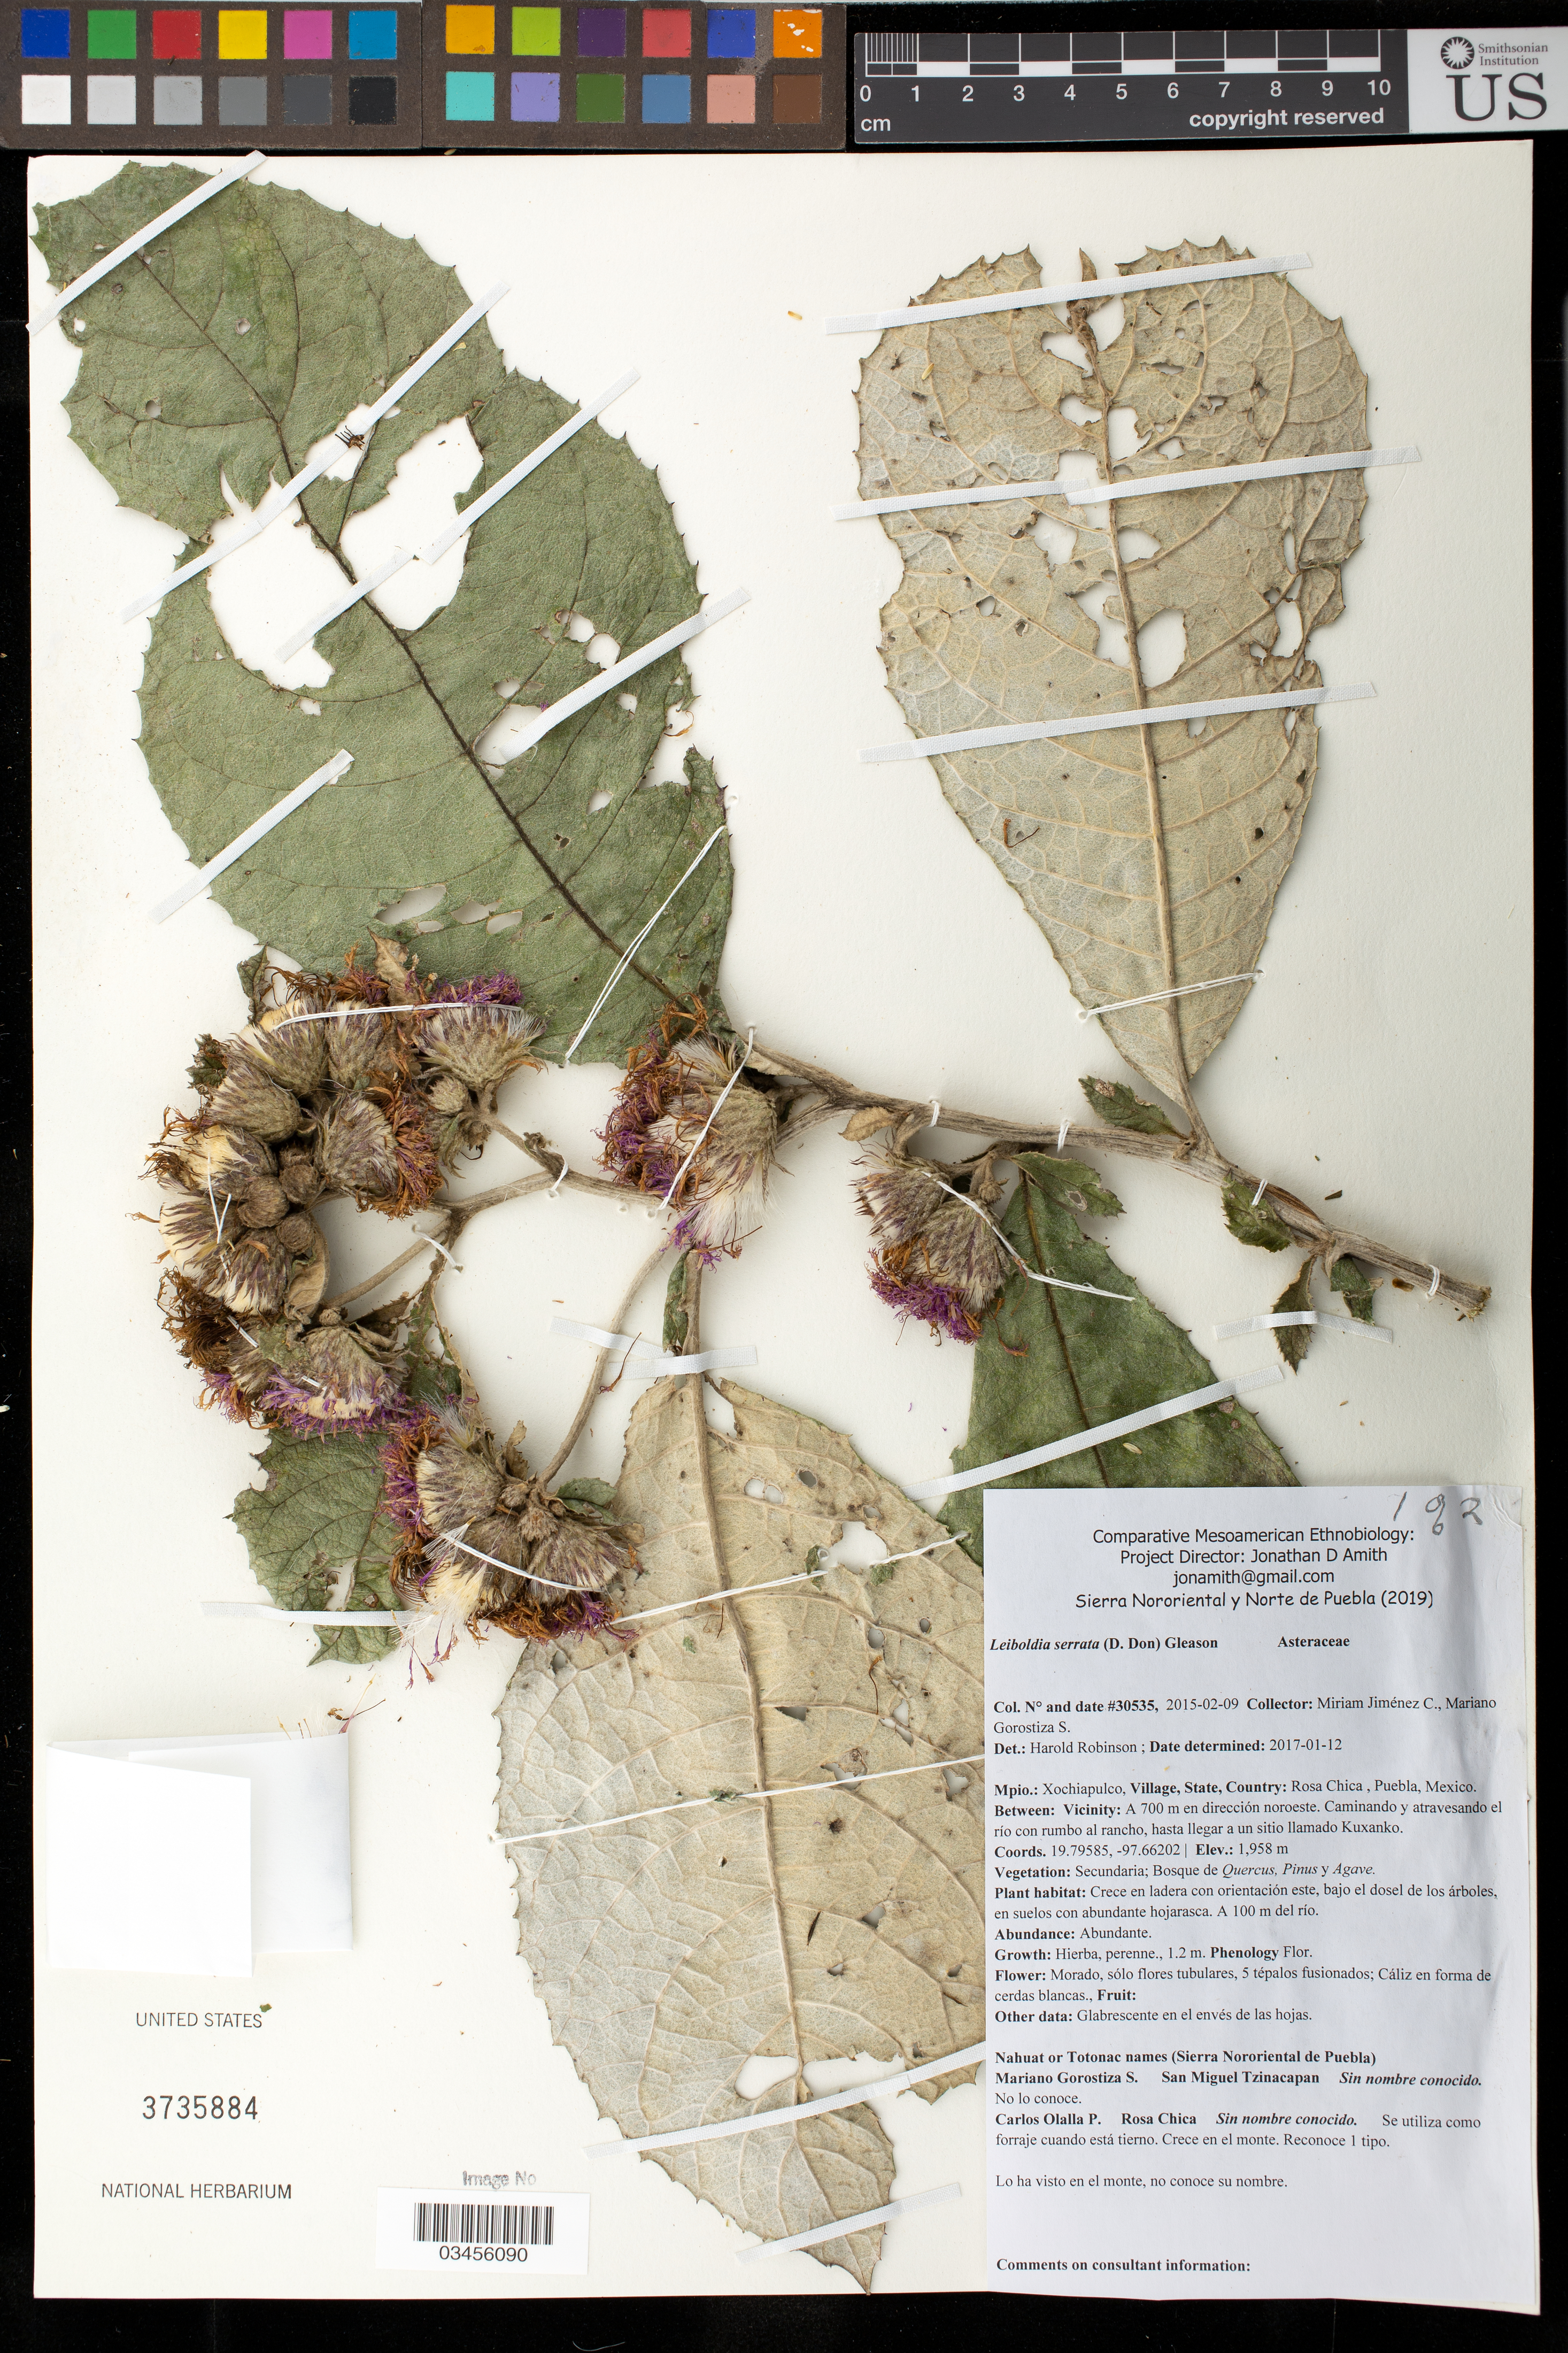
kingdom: Plantae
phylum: Tracheophyta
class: Magnoliopsida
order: Asterales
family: Asteraceae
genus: Vernonia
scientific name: Vernonia arctioides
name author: Less.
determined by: Robinson, Harold E., (US)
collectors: M. Jiménez Chimil & M. Gorostiza S.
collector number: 30535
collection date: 2015-02-09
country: México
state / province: Puebla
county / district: Xochiapulco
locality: PUEBLO: Rosa Chica; LOCALIDAD EXACTA: A 700 m en dirección noroeste, caminando y atravesando el río con rumbo al rancho, hasta llegar a un sitio llamado Kuxanko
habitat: Bosque de Quercus, Pinus y Agave | En ladera con orientación este, bajo el dosel de los árboles, en suelos con abundante hojarasca. A 100 m del río.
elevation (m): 1958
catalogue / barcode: US 3735884